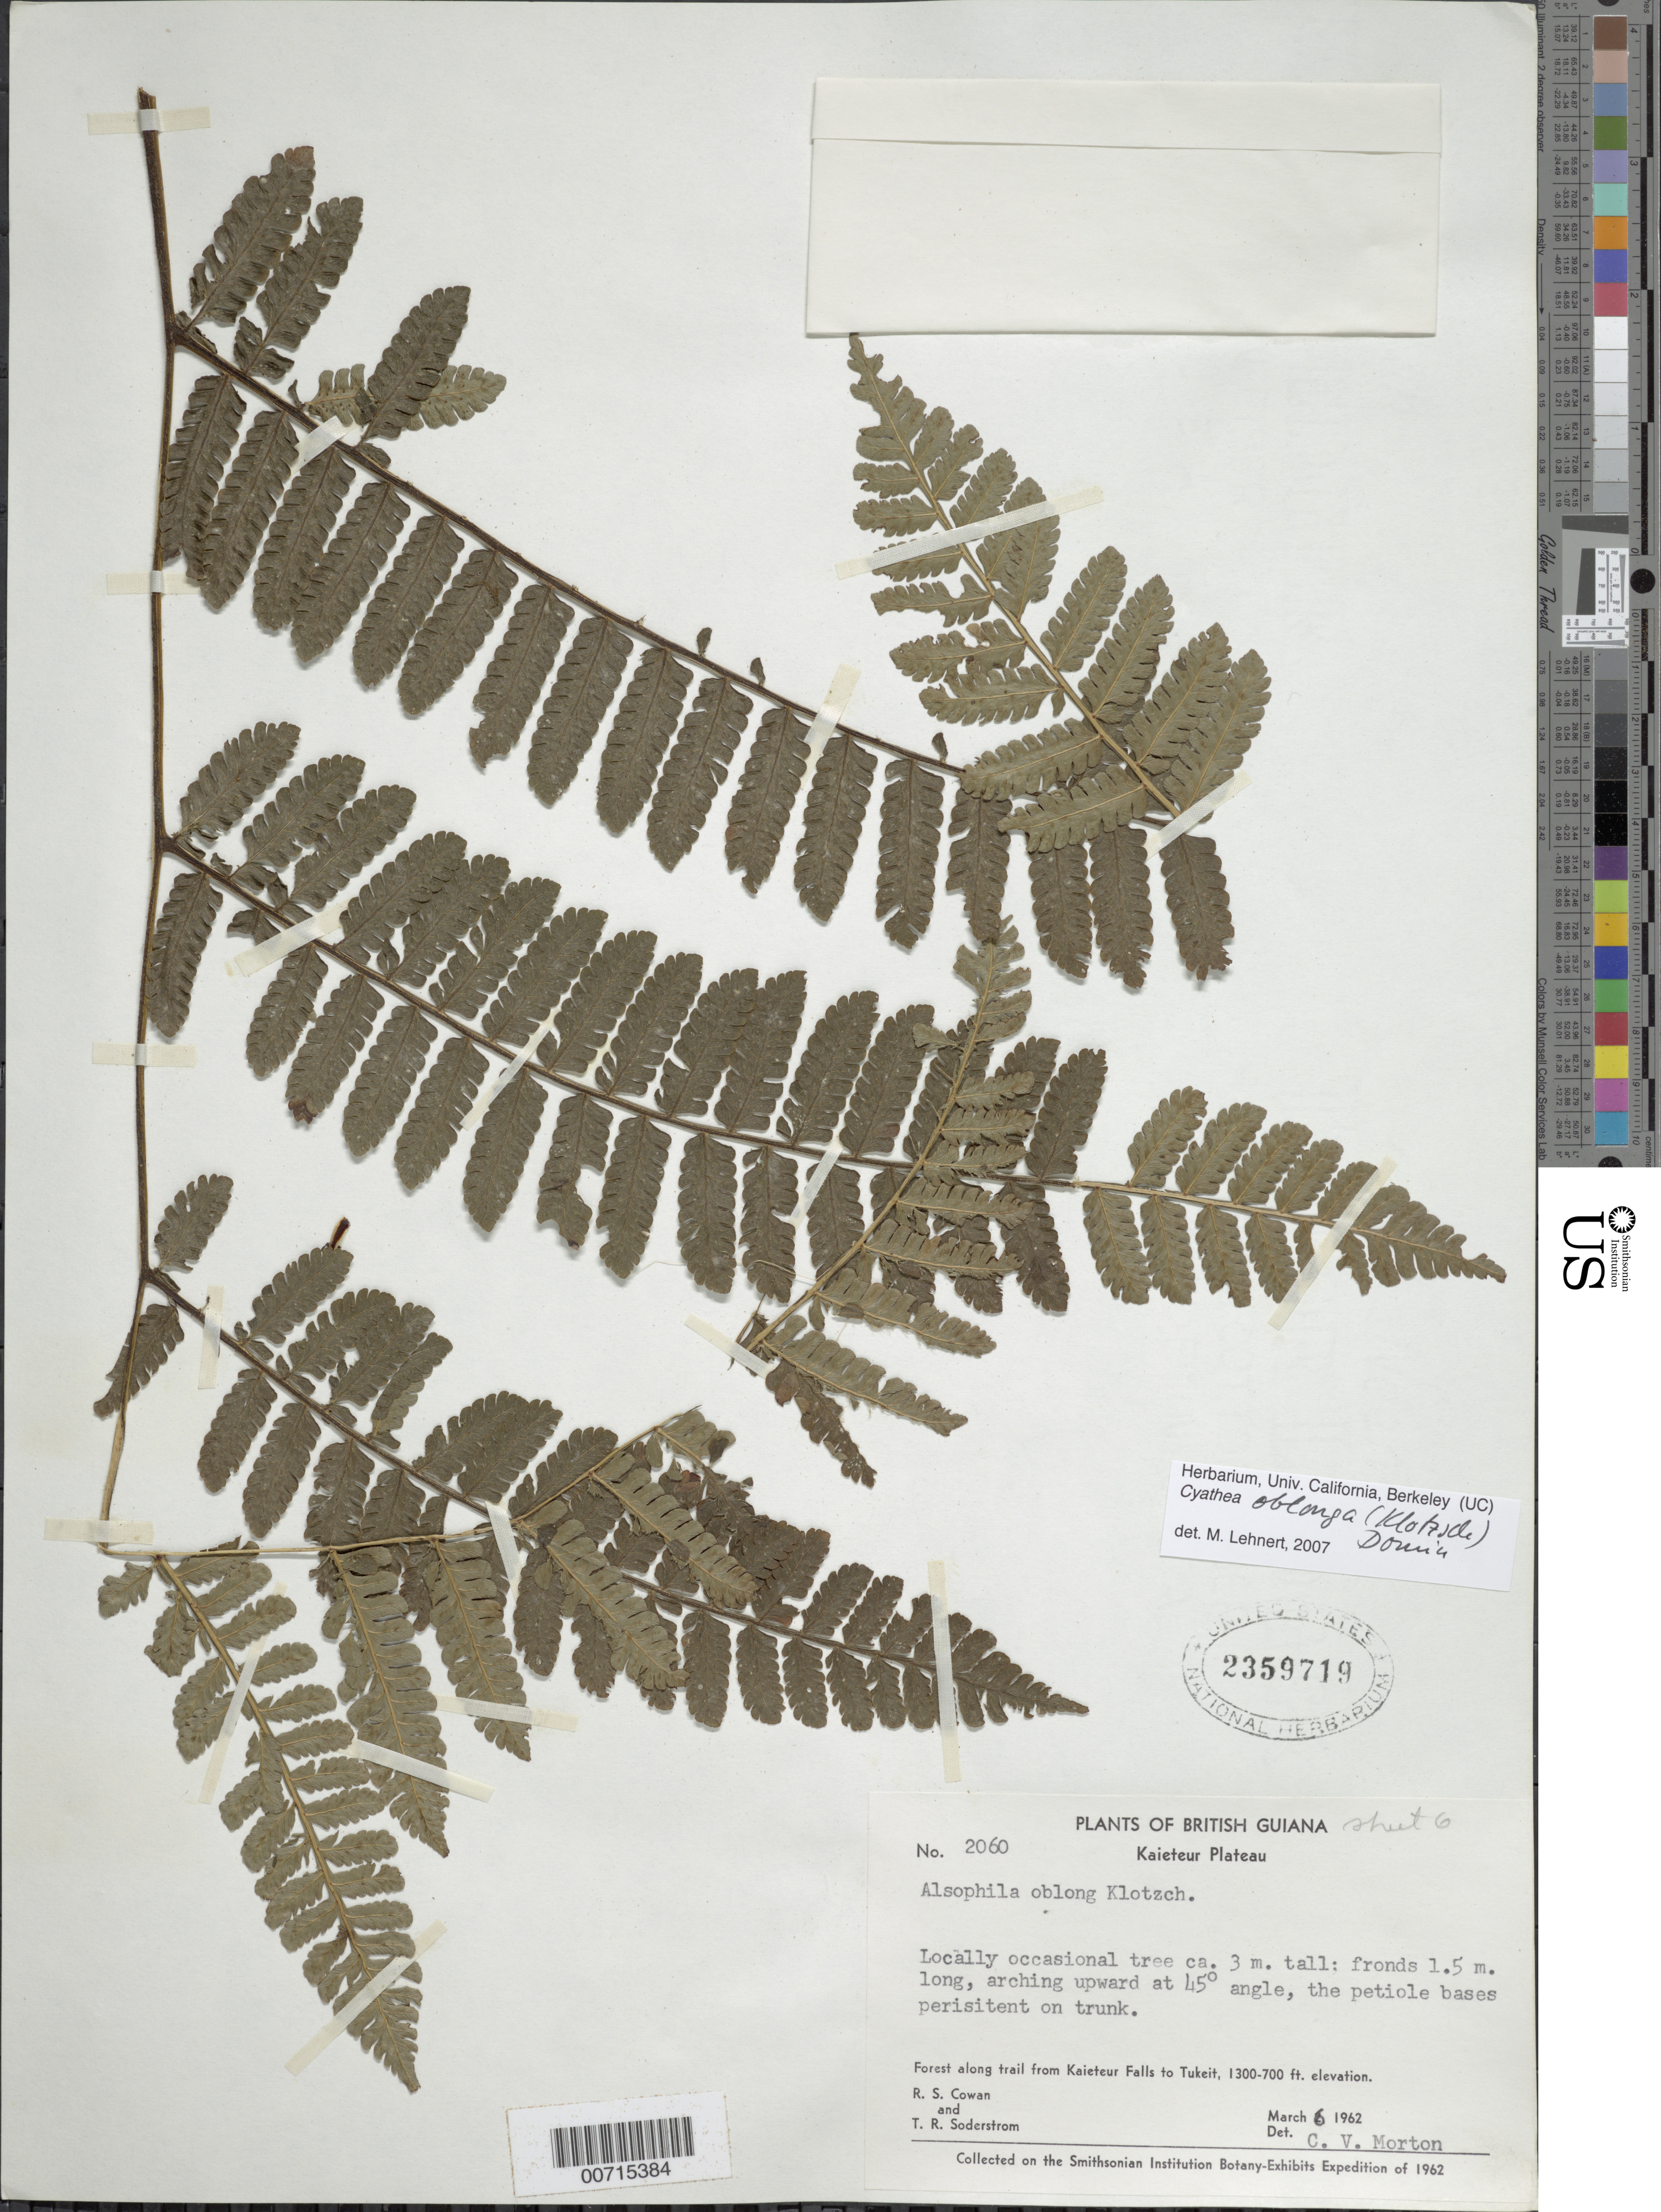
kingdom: Plantae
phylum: Tracheophyta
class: Polypodiopsida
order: Cyatheales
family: Cyatheaceae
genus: Cyathea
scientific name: Cyathea oblonga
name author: (Klotzsch) Domin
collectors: R. S. Cowan & T. R. Soderstrom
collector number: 2060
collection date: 1962-03-06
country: Guyana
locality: British Guiana, Kaieteur Plateau, Forest along trail from Kaieteur Falls to Tukeit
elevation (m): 213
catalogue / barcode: US 2359719